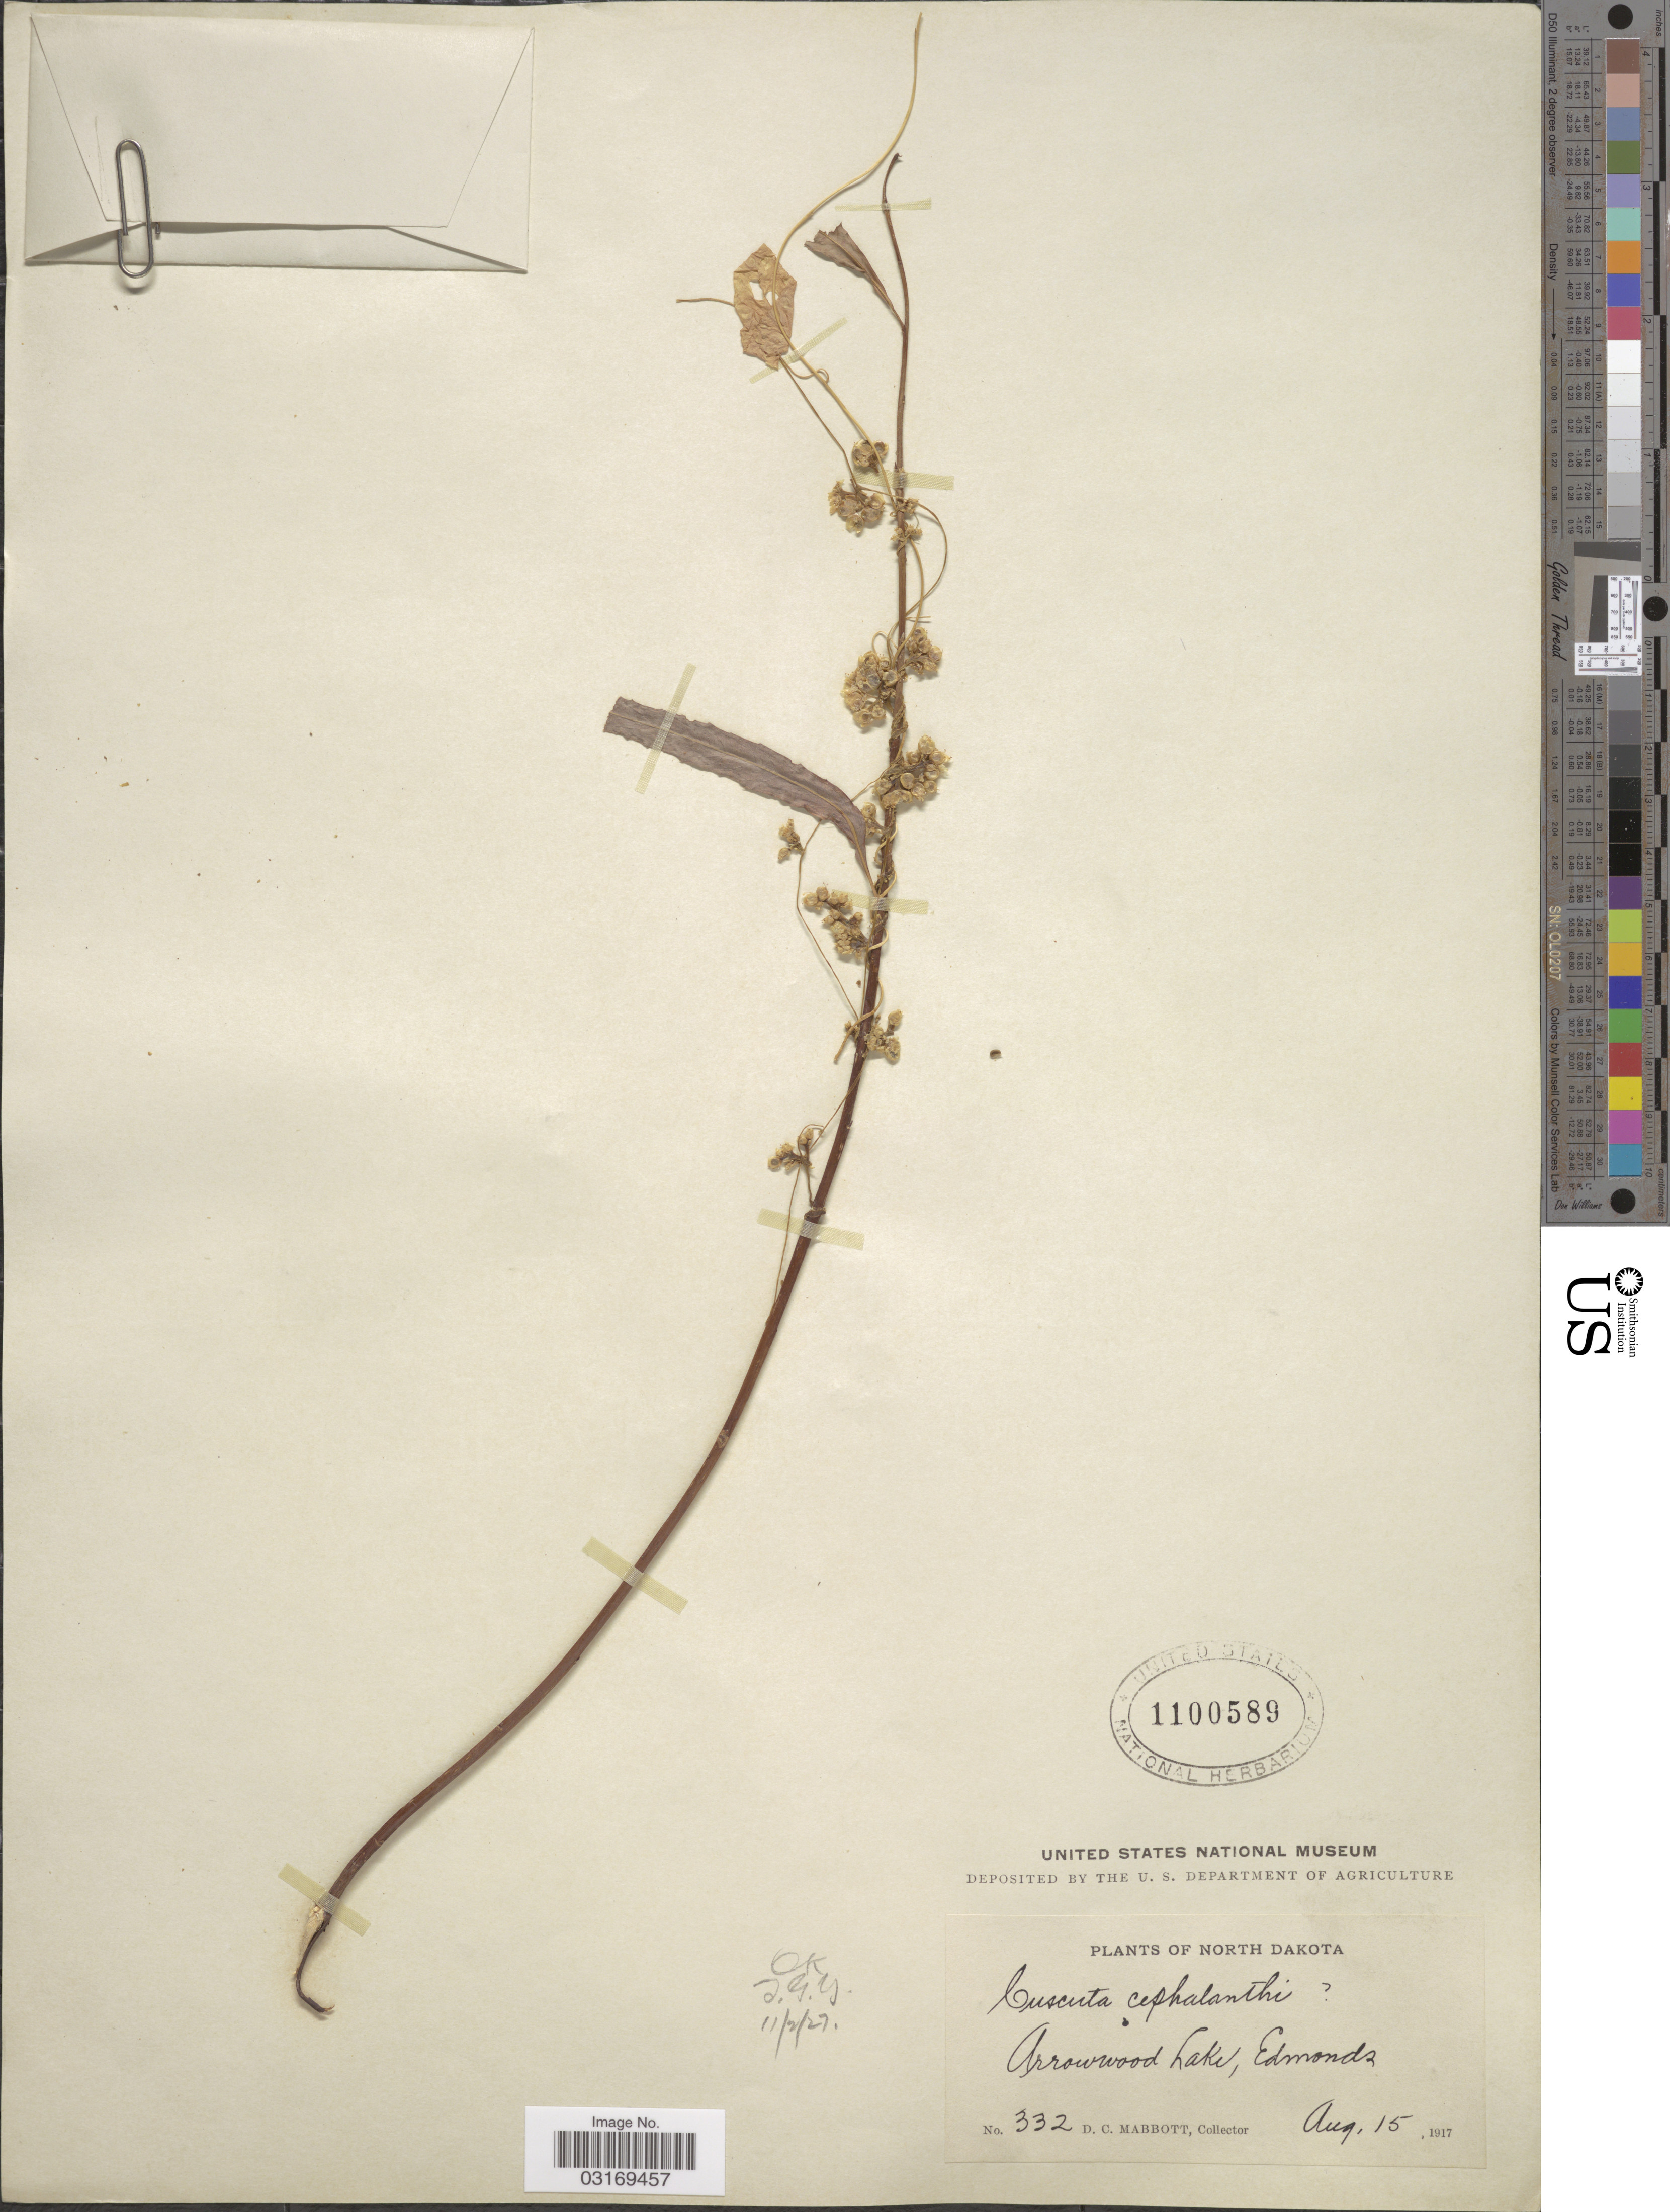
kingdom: Plantae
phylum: Tracheophyta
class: Magnoliopsida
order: Solanales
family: Convolvulaceae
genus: Cuscuta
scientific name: Cuscuta cephalanthi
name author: Engelm.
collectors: D. Mabbott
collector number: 332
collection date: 1917-08-15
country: United States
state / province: North Dakota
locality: Arrowwood Lake, Edmonds.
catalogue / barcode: US 1100589